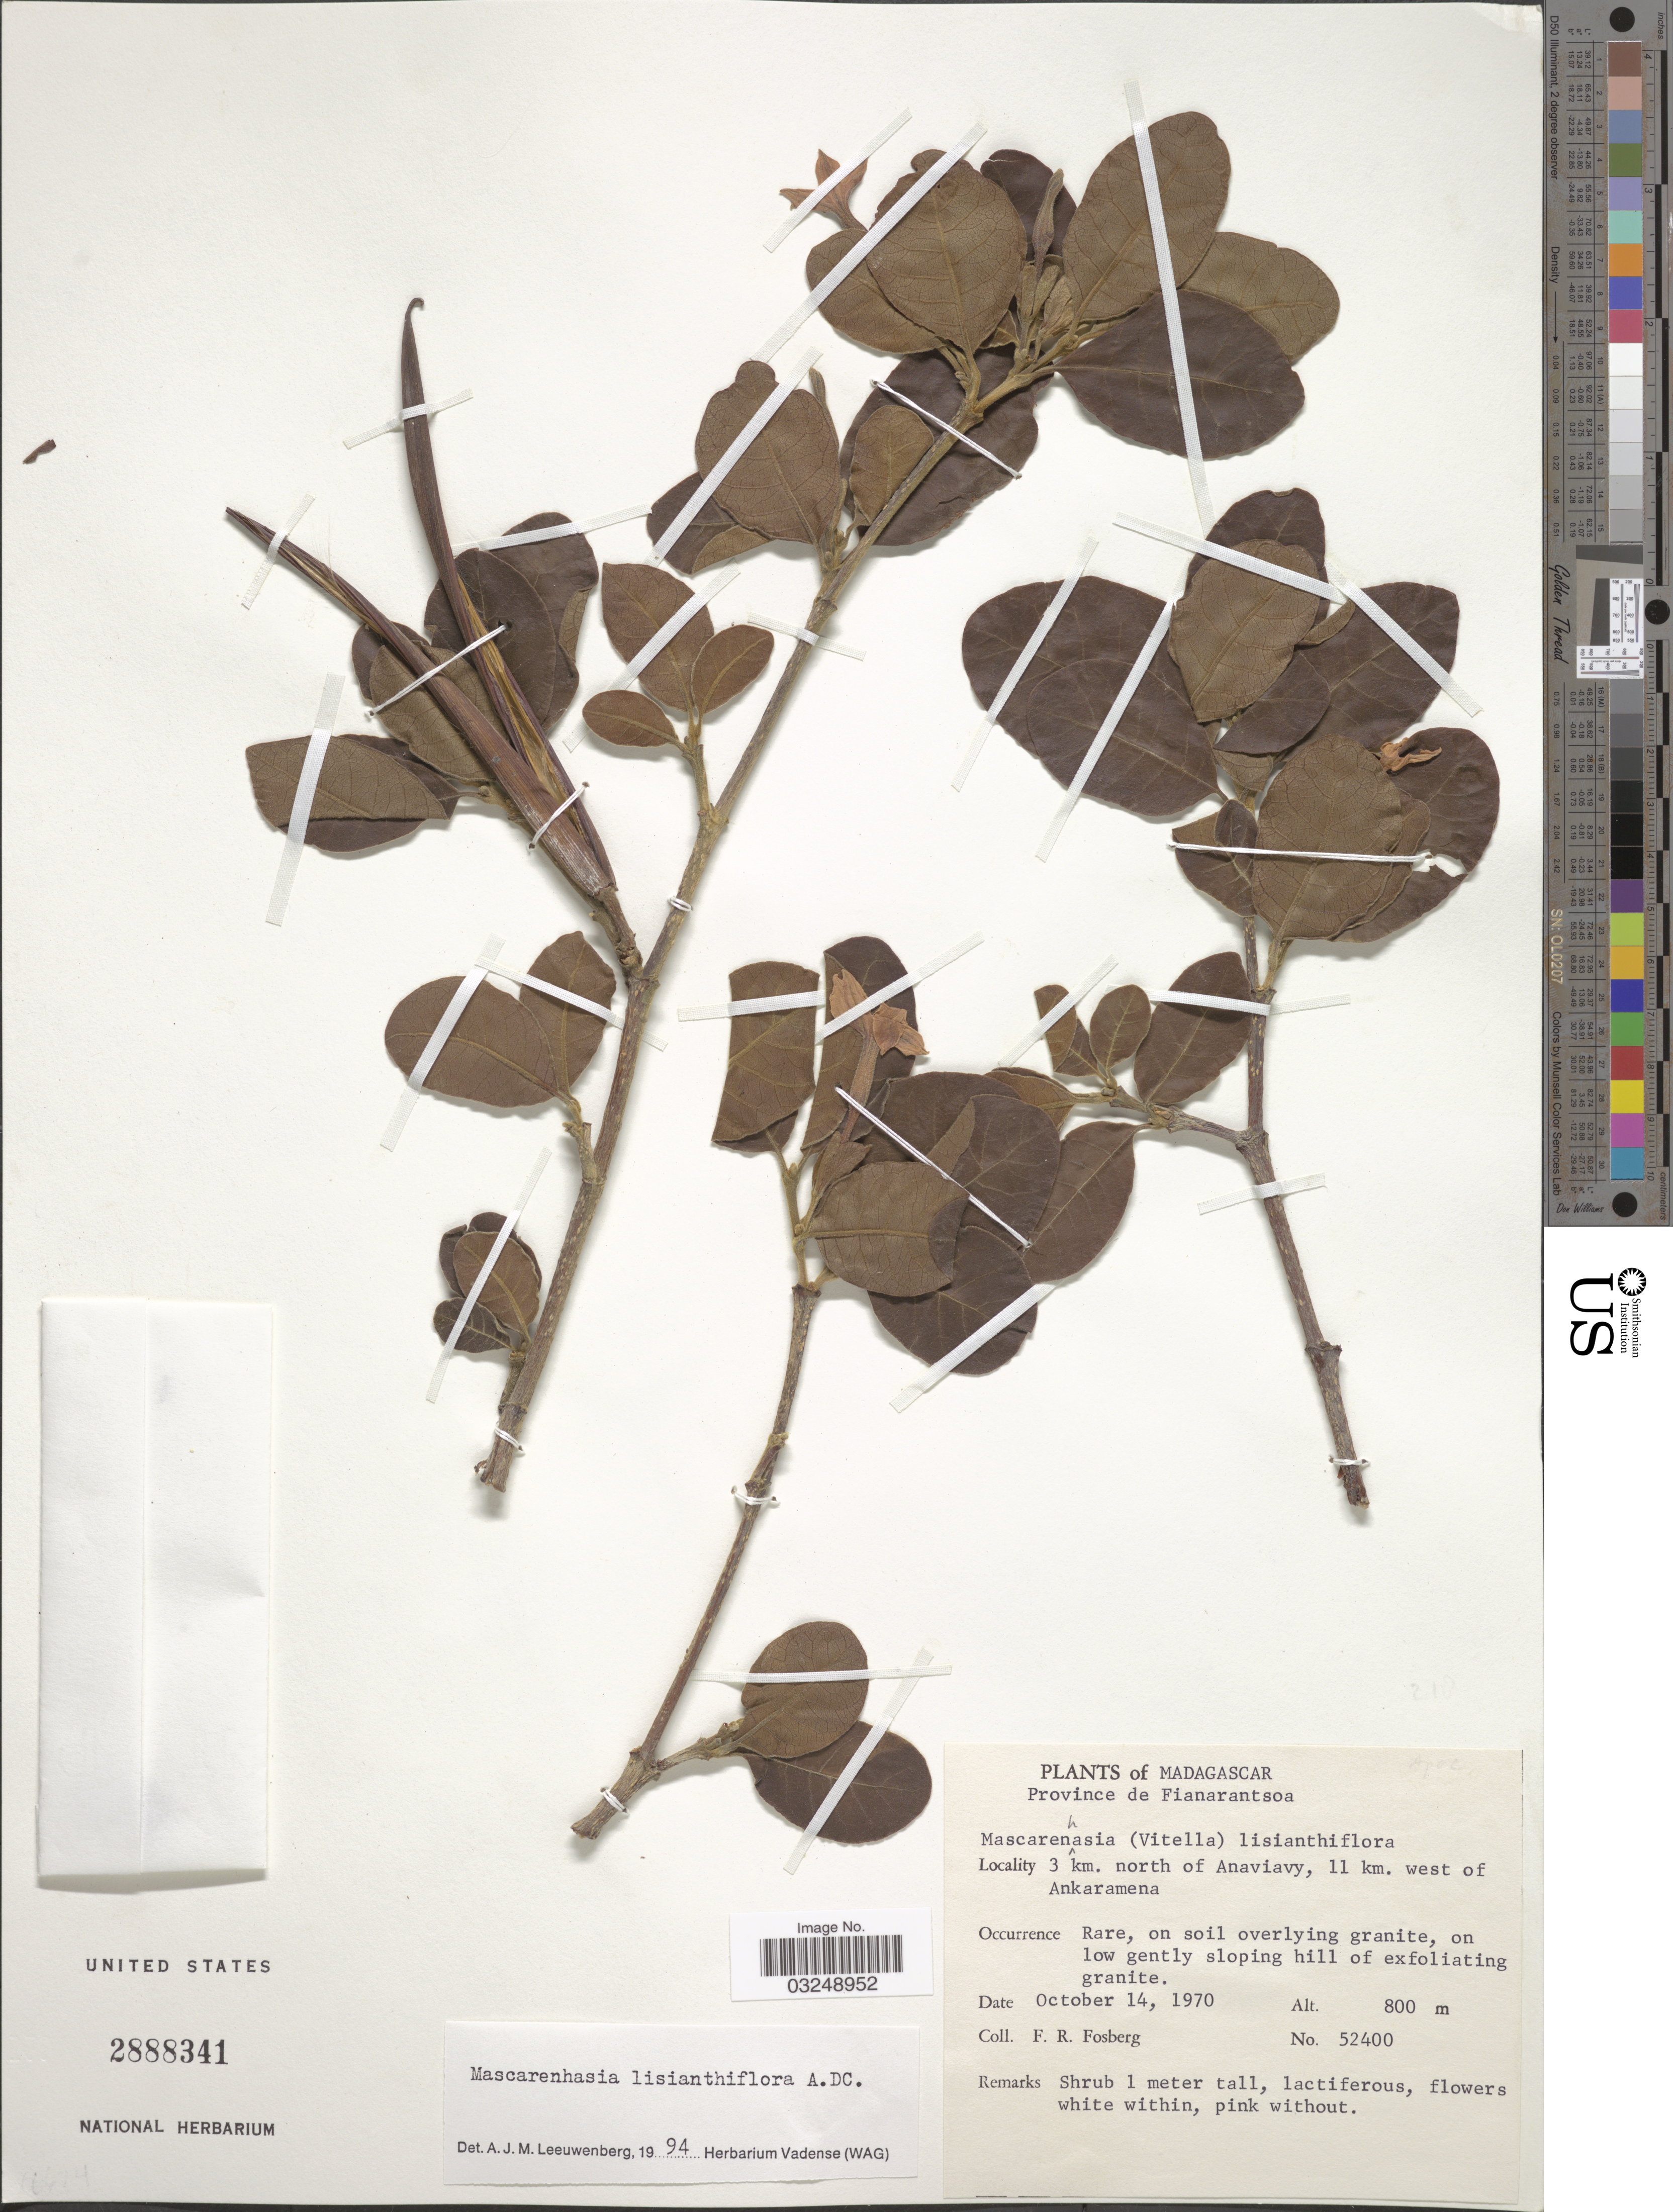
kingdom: Plantae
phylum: Tracheophyta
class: Magnoliopsida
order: Gentianales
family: Apocynaceae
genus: Mascarenhasia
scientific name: Mascarenhasia lisianthiflora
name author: DC.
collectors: F. R. Fosberg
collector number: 52400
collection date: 1970-10-14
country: Madagascar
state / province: Haute Matsiatra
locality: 3 km. north of Anaviavy, 11 km. west of Ankaramena.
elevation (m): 800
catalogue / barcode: US 2888341